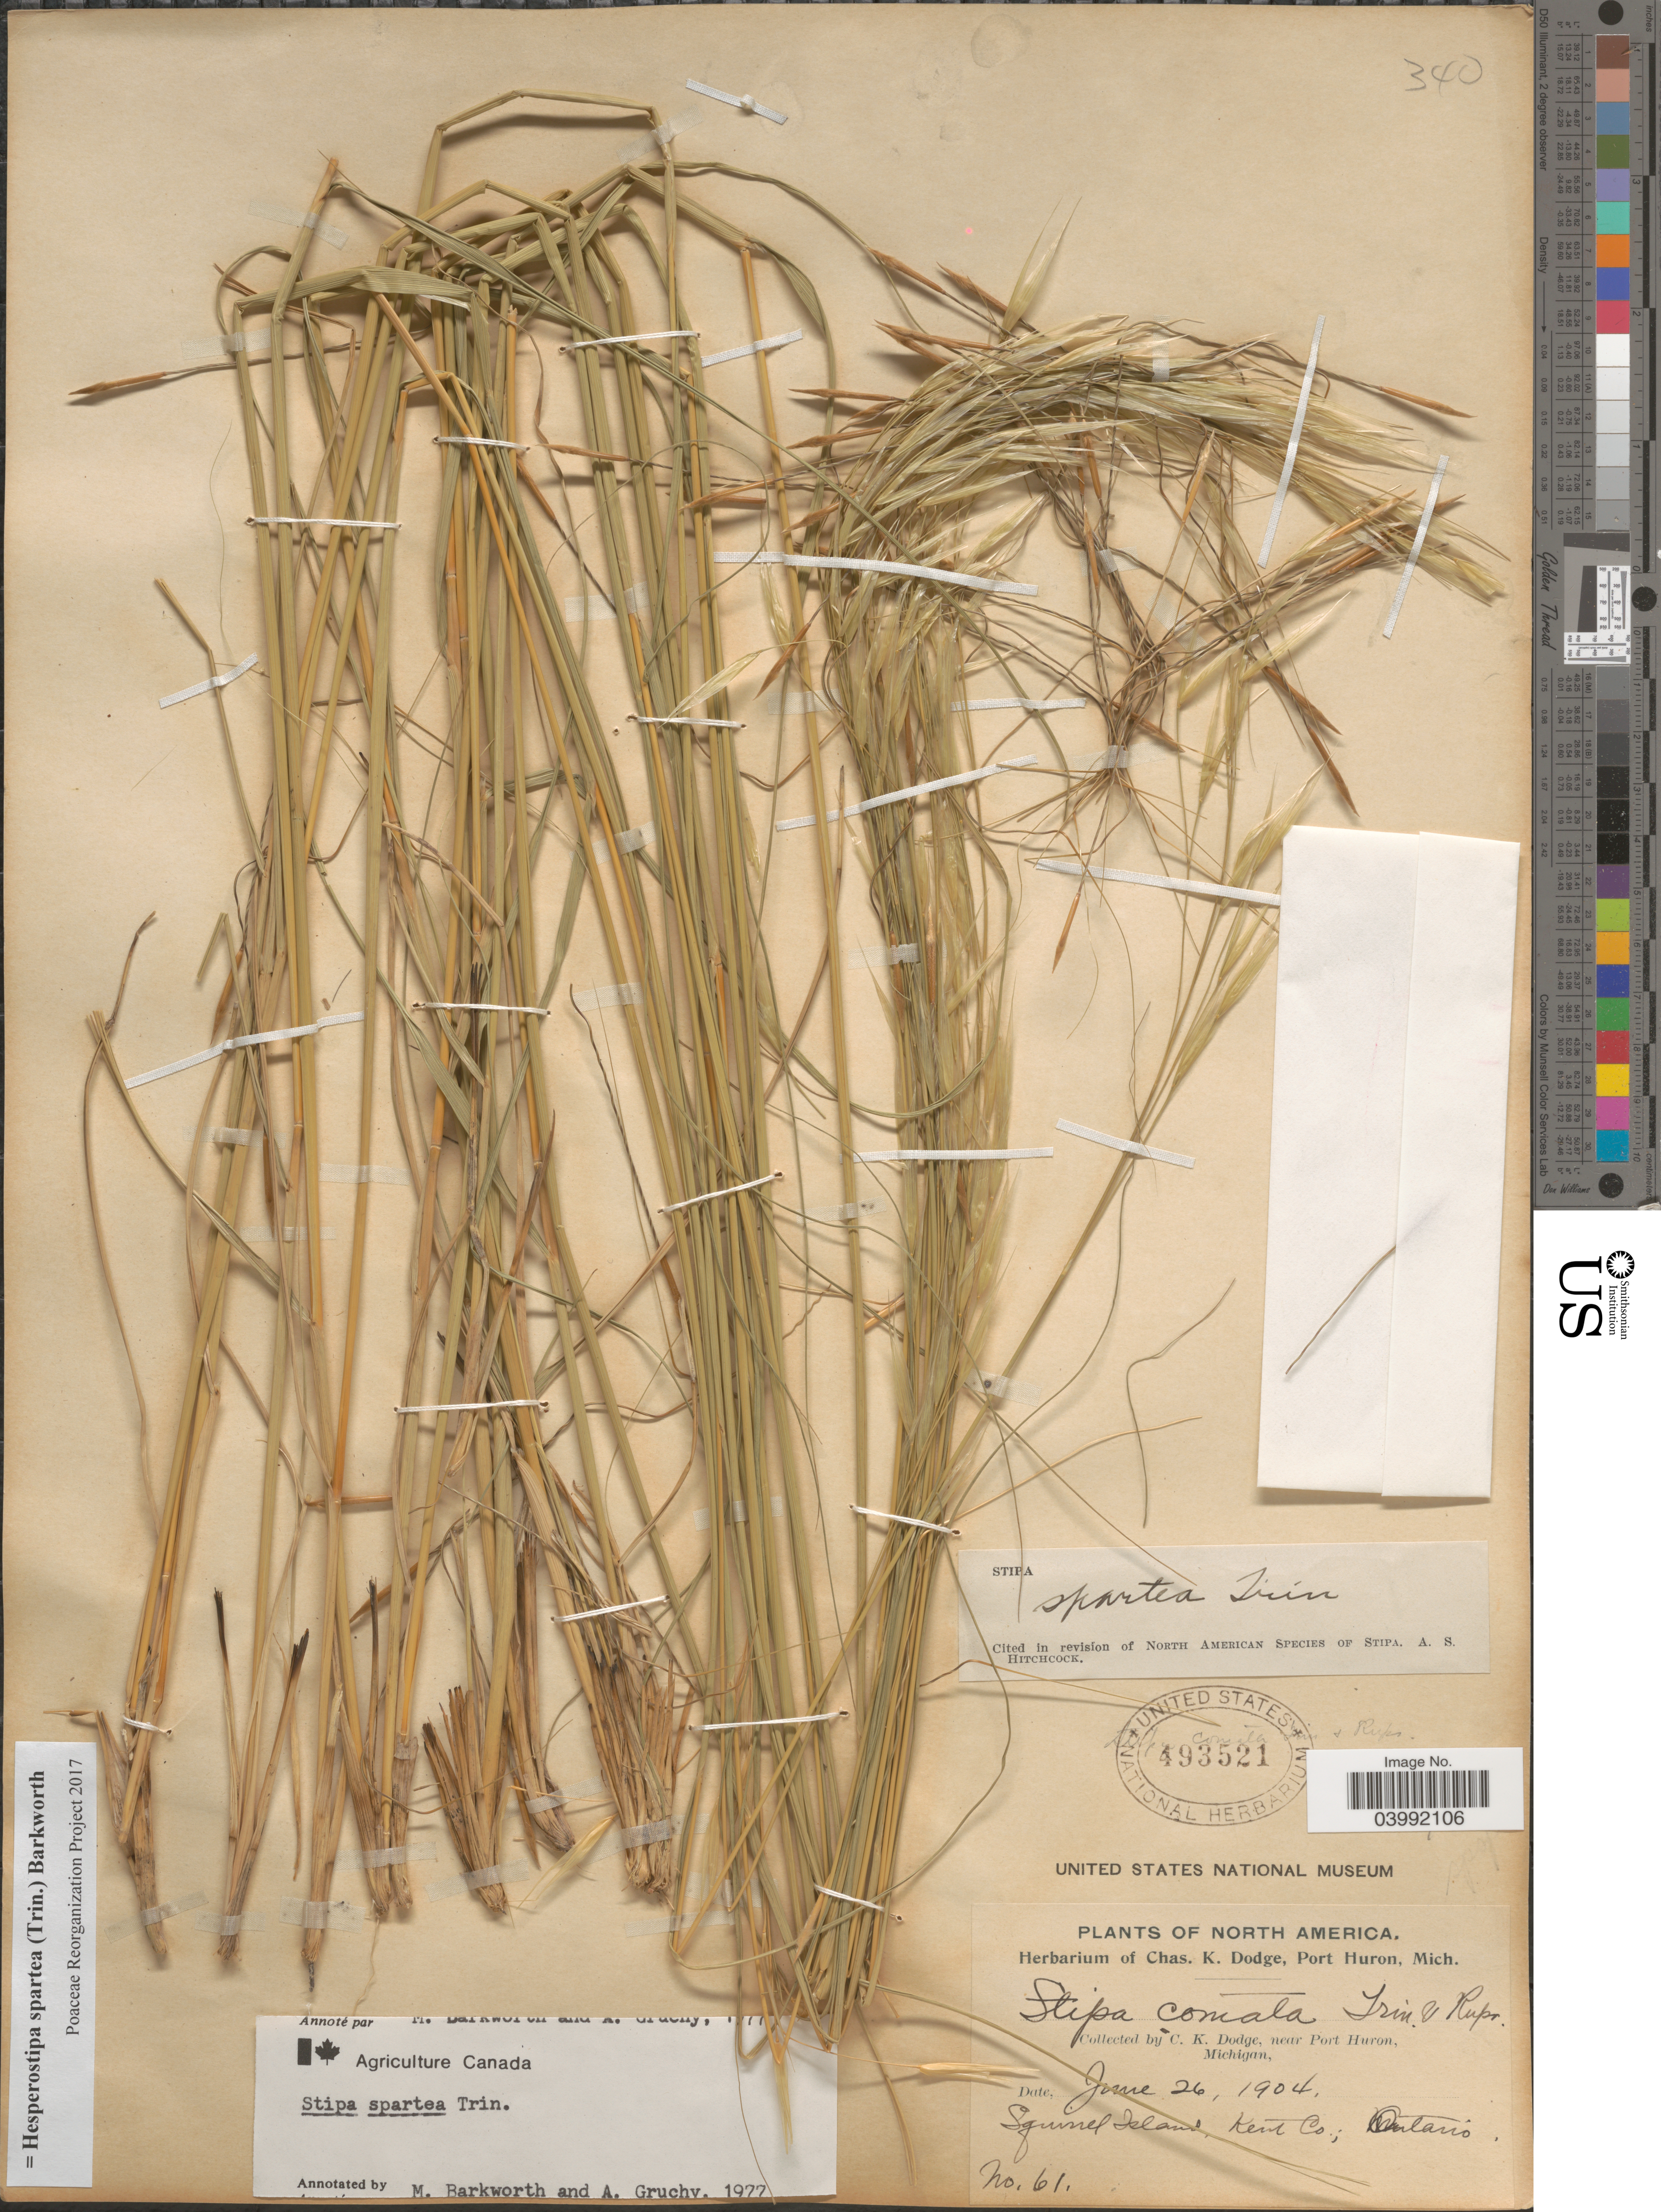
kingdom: Plantae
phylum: Tracheophyta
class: Liliopsida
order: Poales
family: Poaceae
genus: Hesperostipa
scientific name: Hesperostipa spartea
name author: (Trin.) Barkworth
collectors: C. Dodge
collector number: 61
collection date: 1904-06-26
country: Canada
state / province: Ontario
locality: Squirrel Island, Kent Co.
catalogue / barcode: US 493521